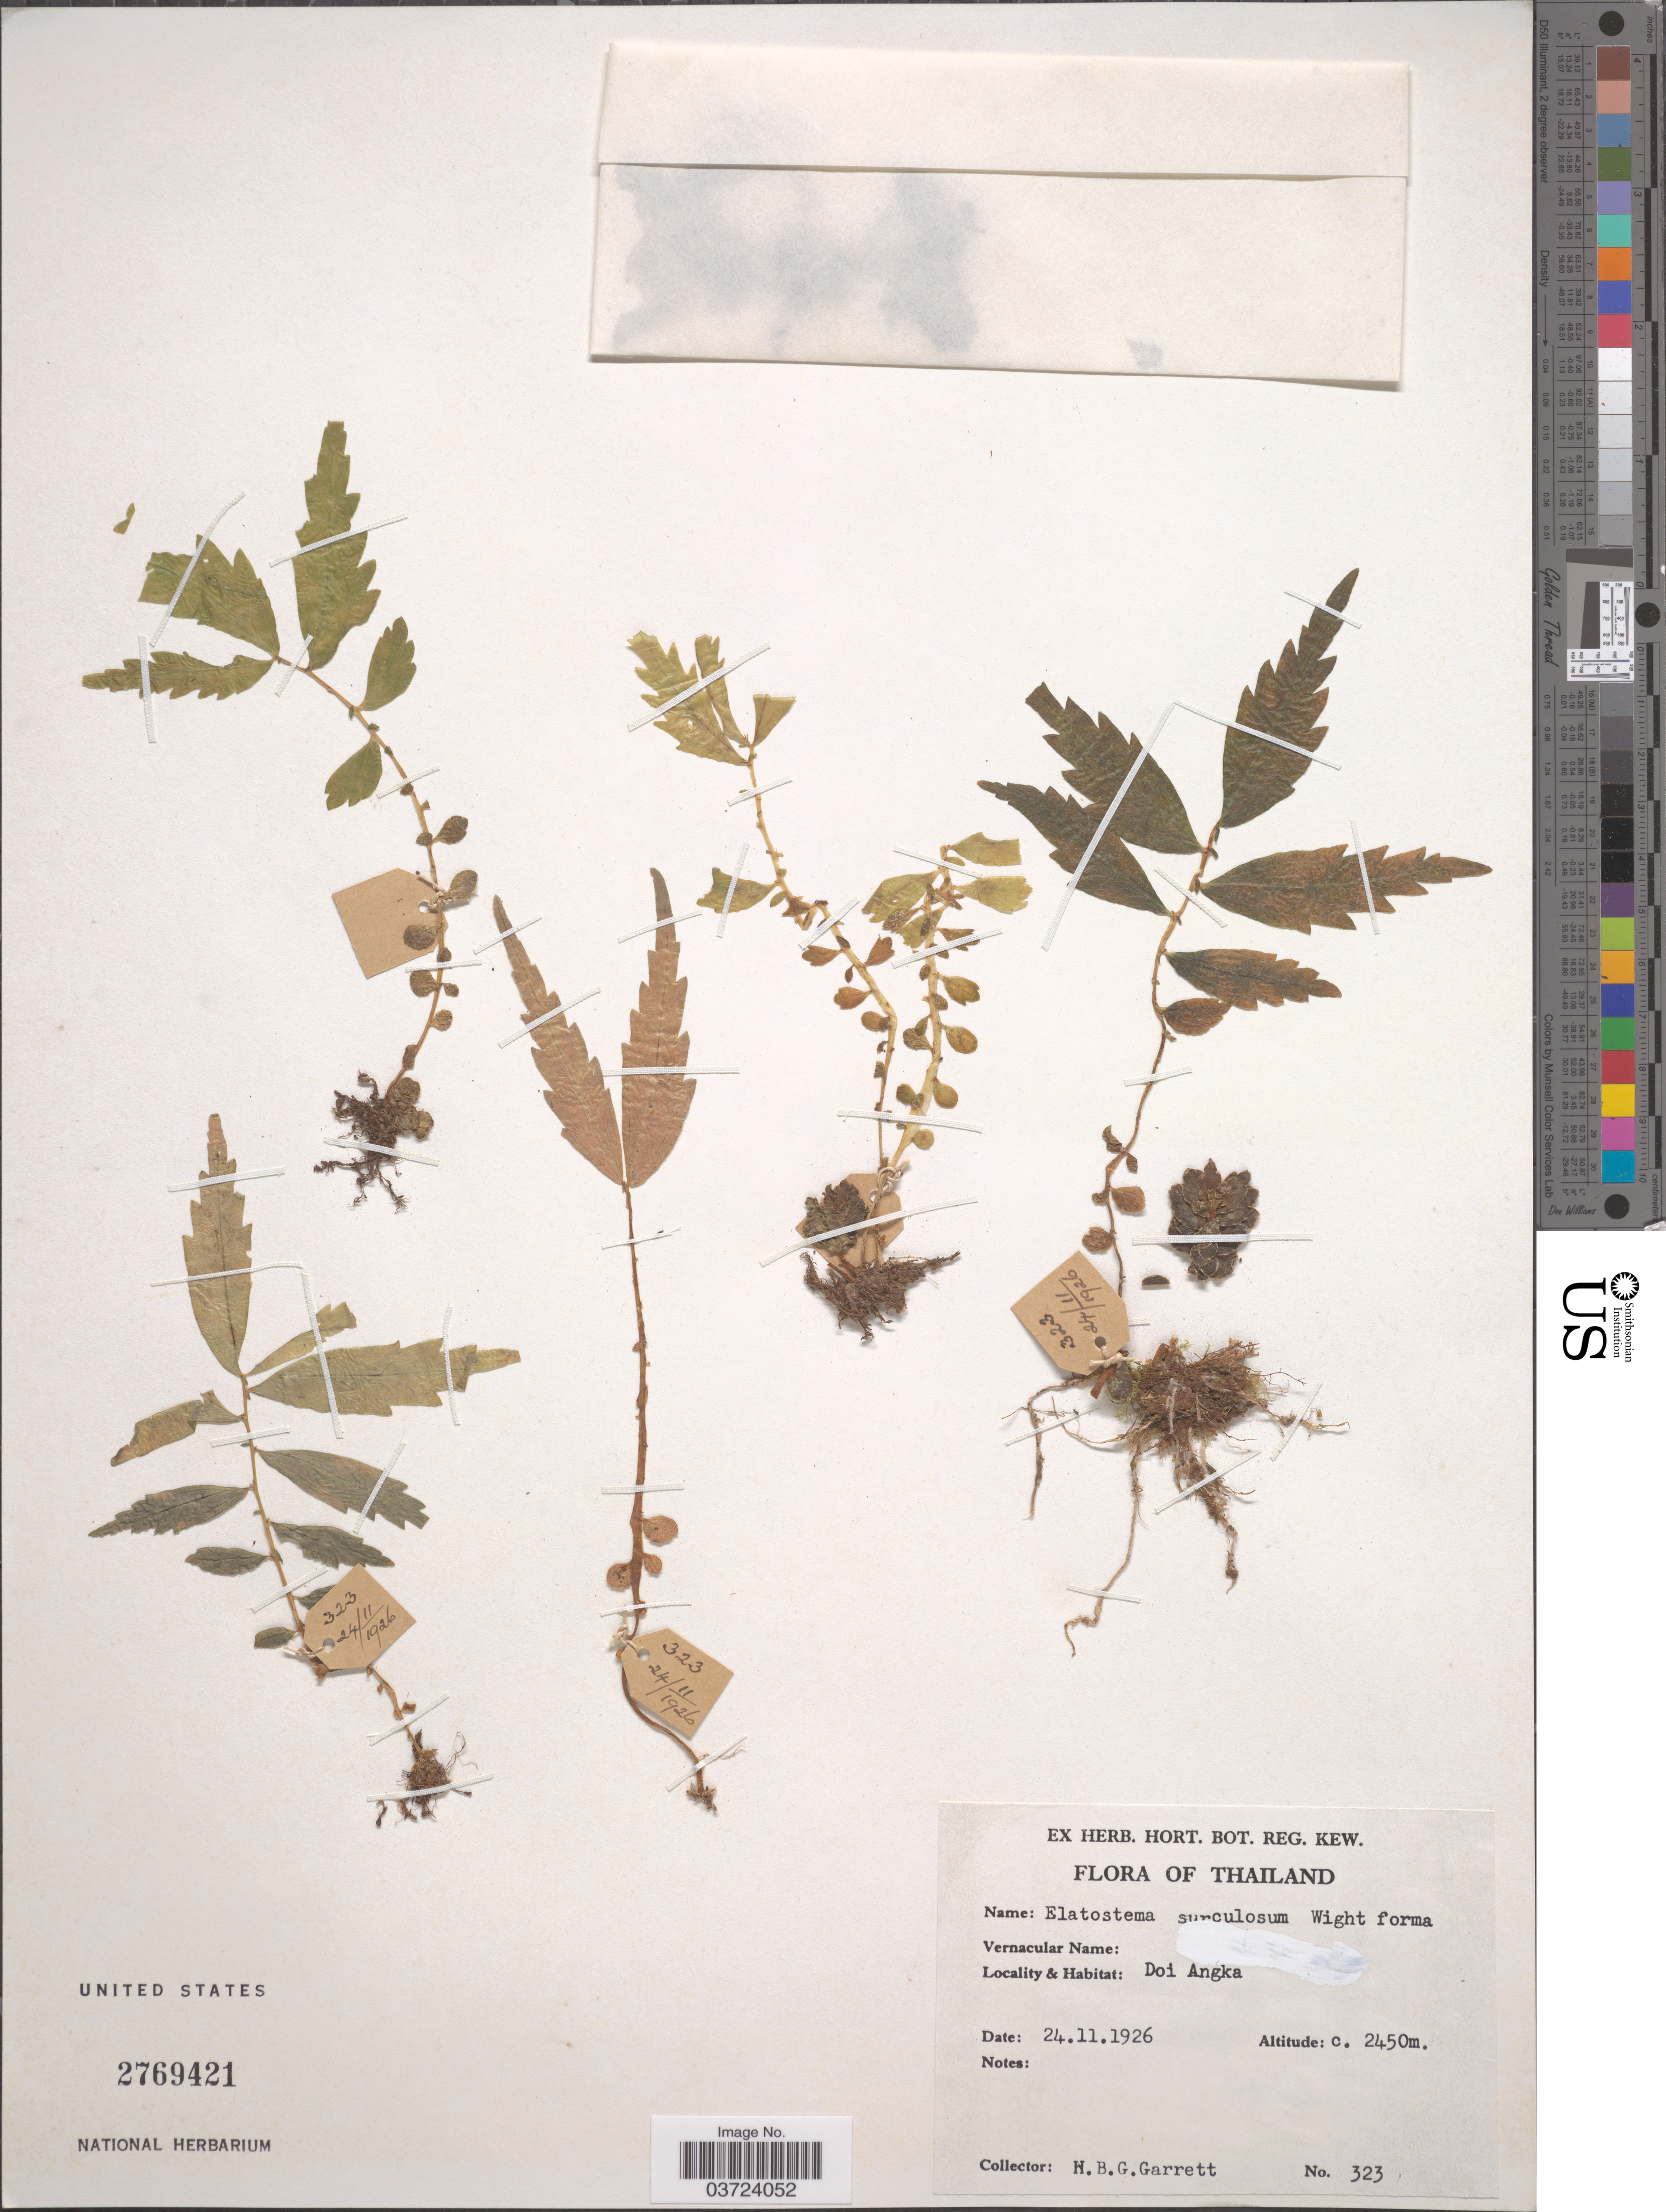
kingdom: Plantae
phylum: Tracheophyta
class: Magnoliopsida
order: Rosales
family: Urticaceae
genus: Elatostema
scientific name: Elatostema surculosum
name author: Wight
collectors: H. Garrett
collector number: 323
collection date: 1926-11-24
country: Thailand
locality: Doi Angka.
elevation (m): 2450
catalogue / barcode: US 2769421